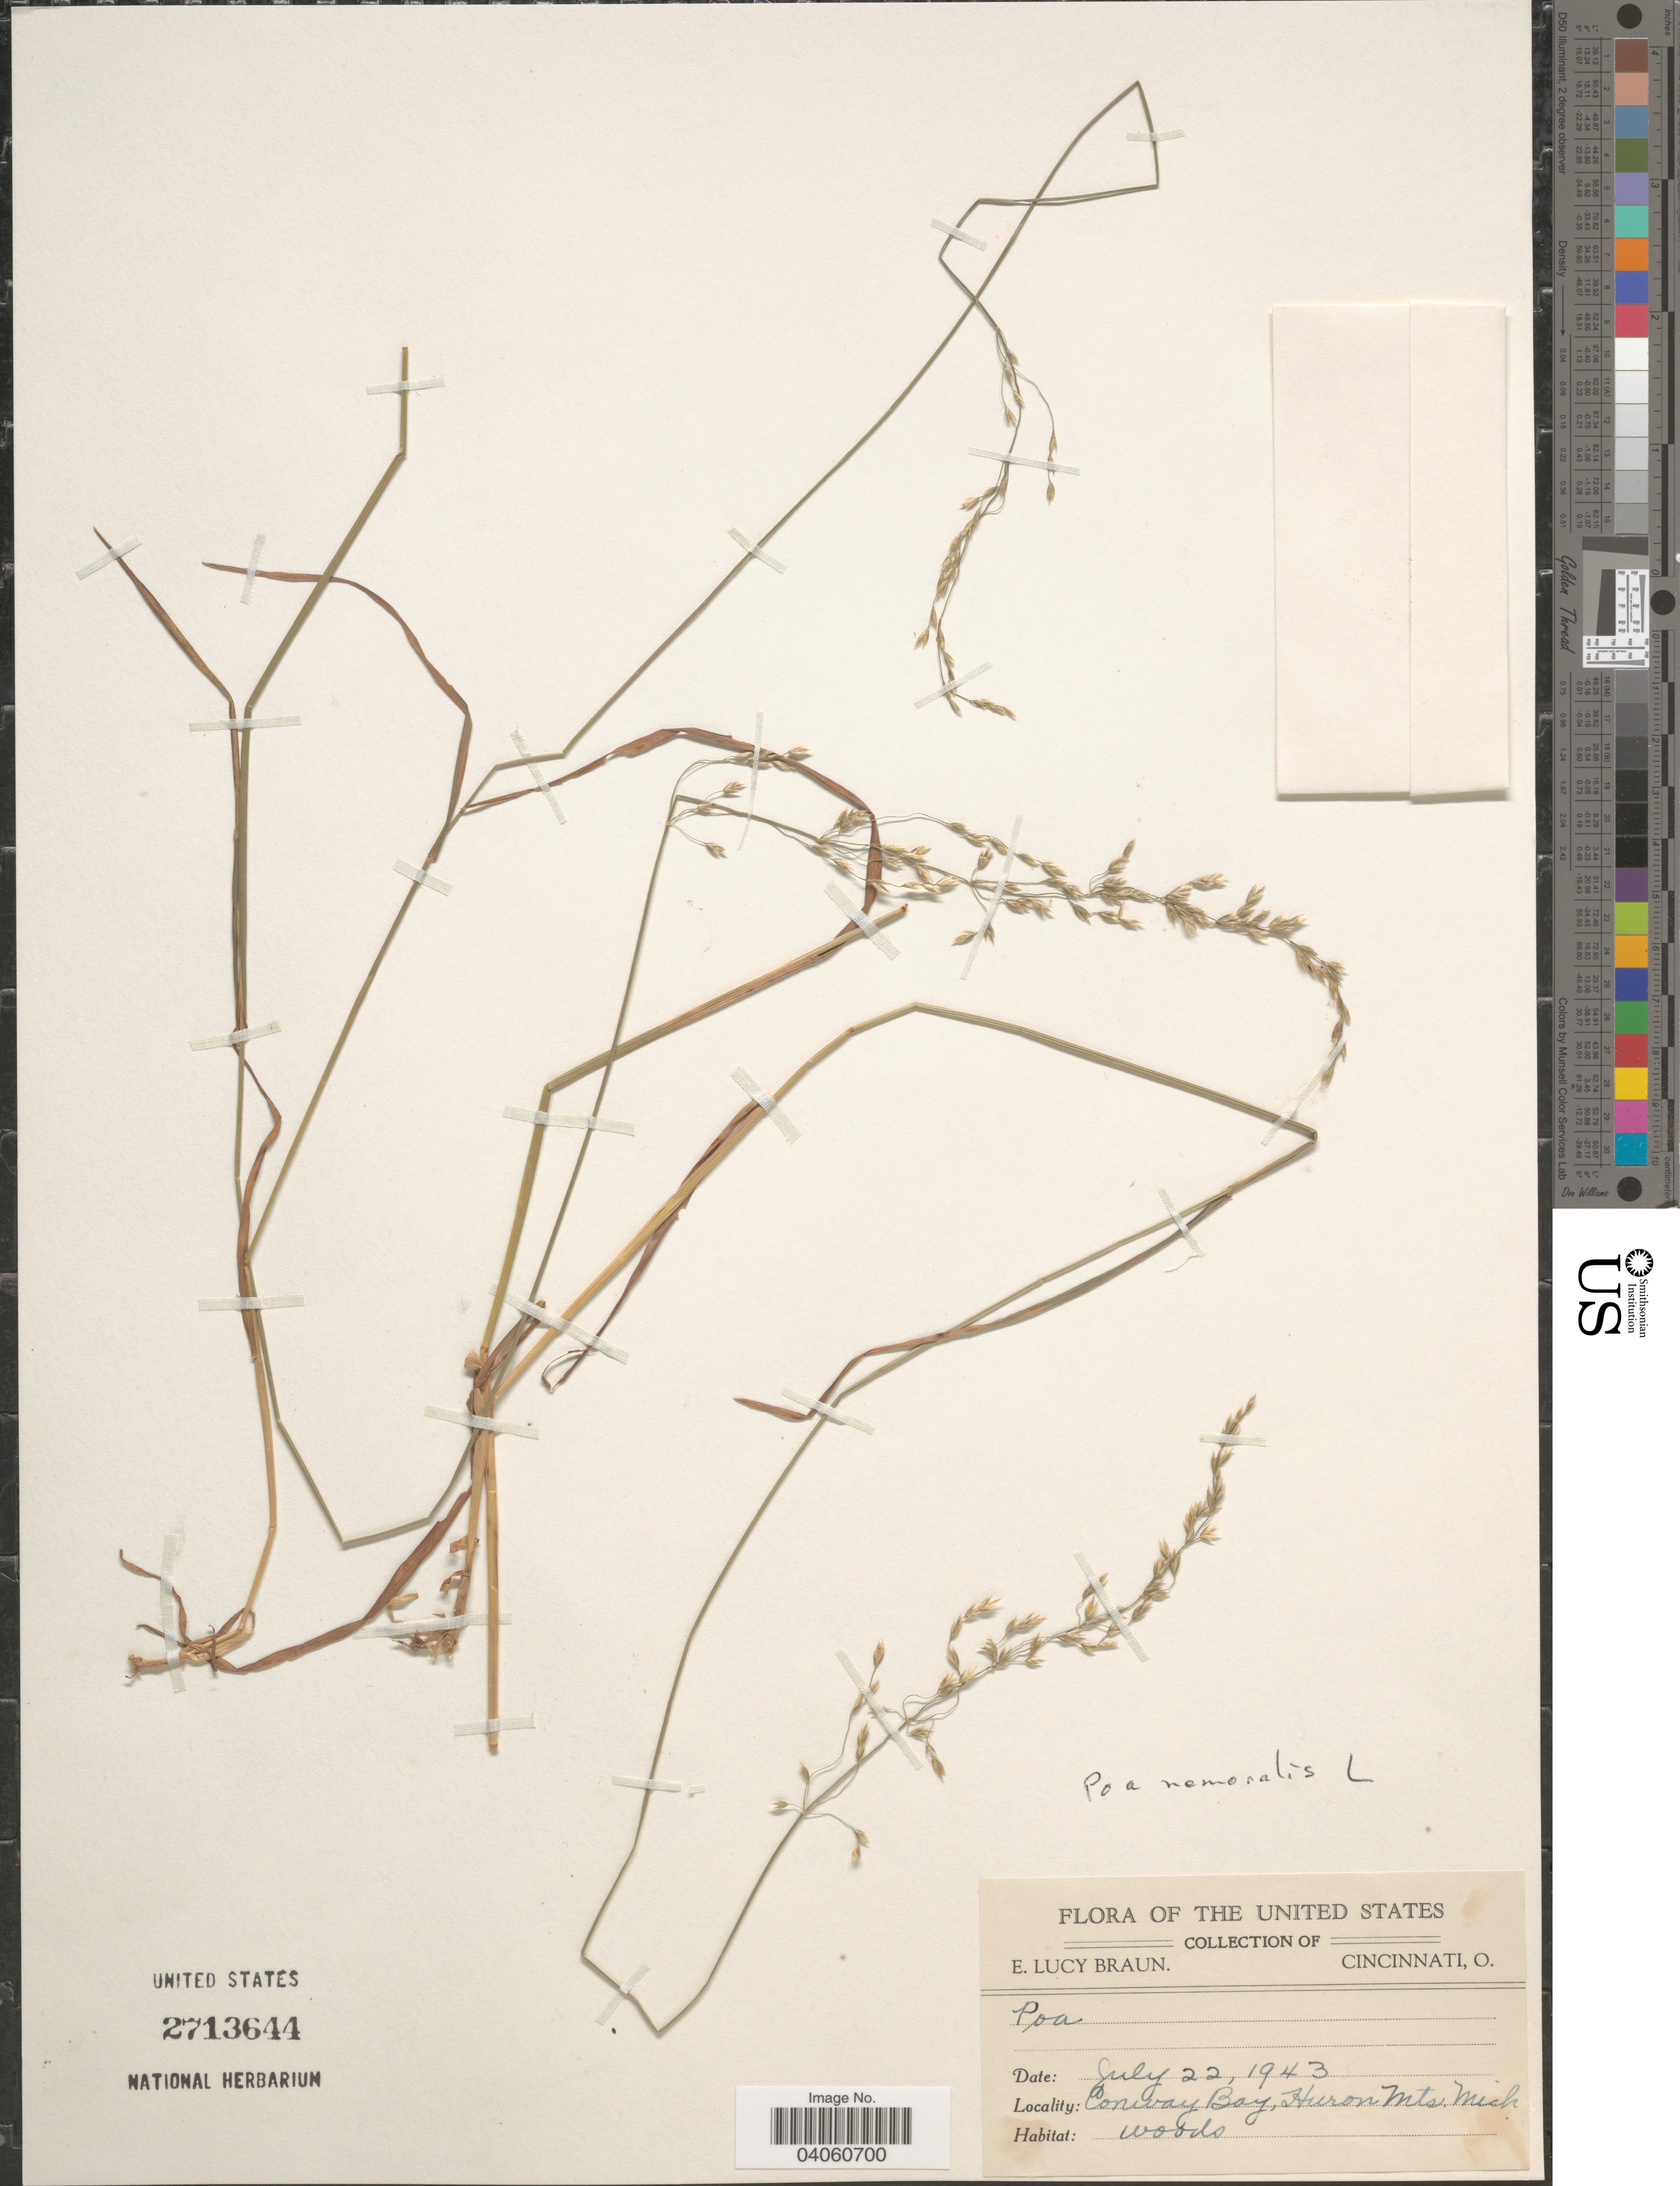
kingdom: Plantae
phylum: Tracheophyta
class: Liliopsida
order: Poales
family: Poaceae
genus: Poa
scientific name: Poa nemoralis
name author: L.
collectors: E. L. Braun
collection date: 1943-07-22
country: United States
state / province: Michigan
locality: Conway Bay, Huron Mts.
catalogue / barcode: US 2713644